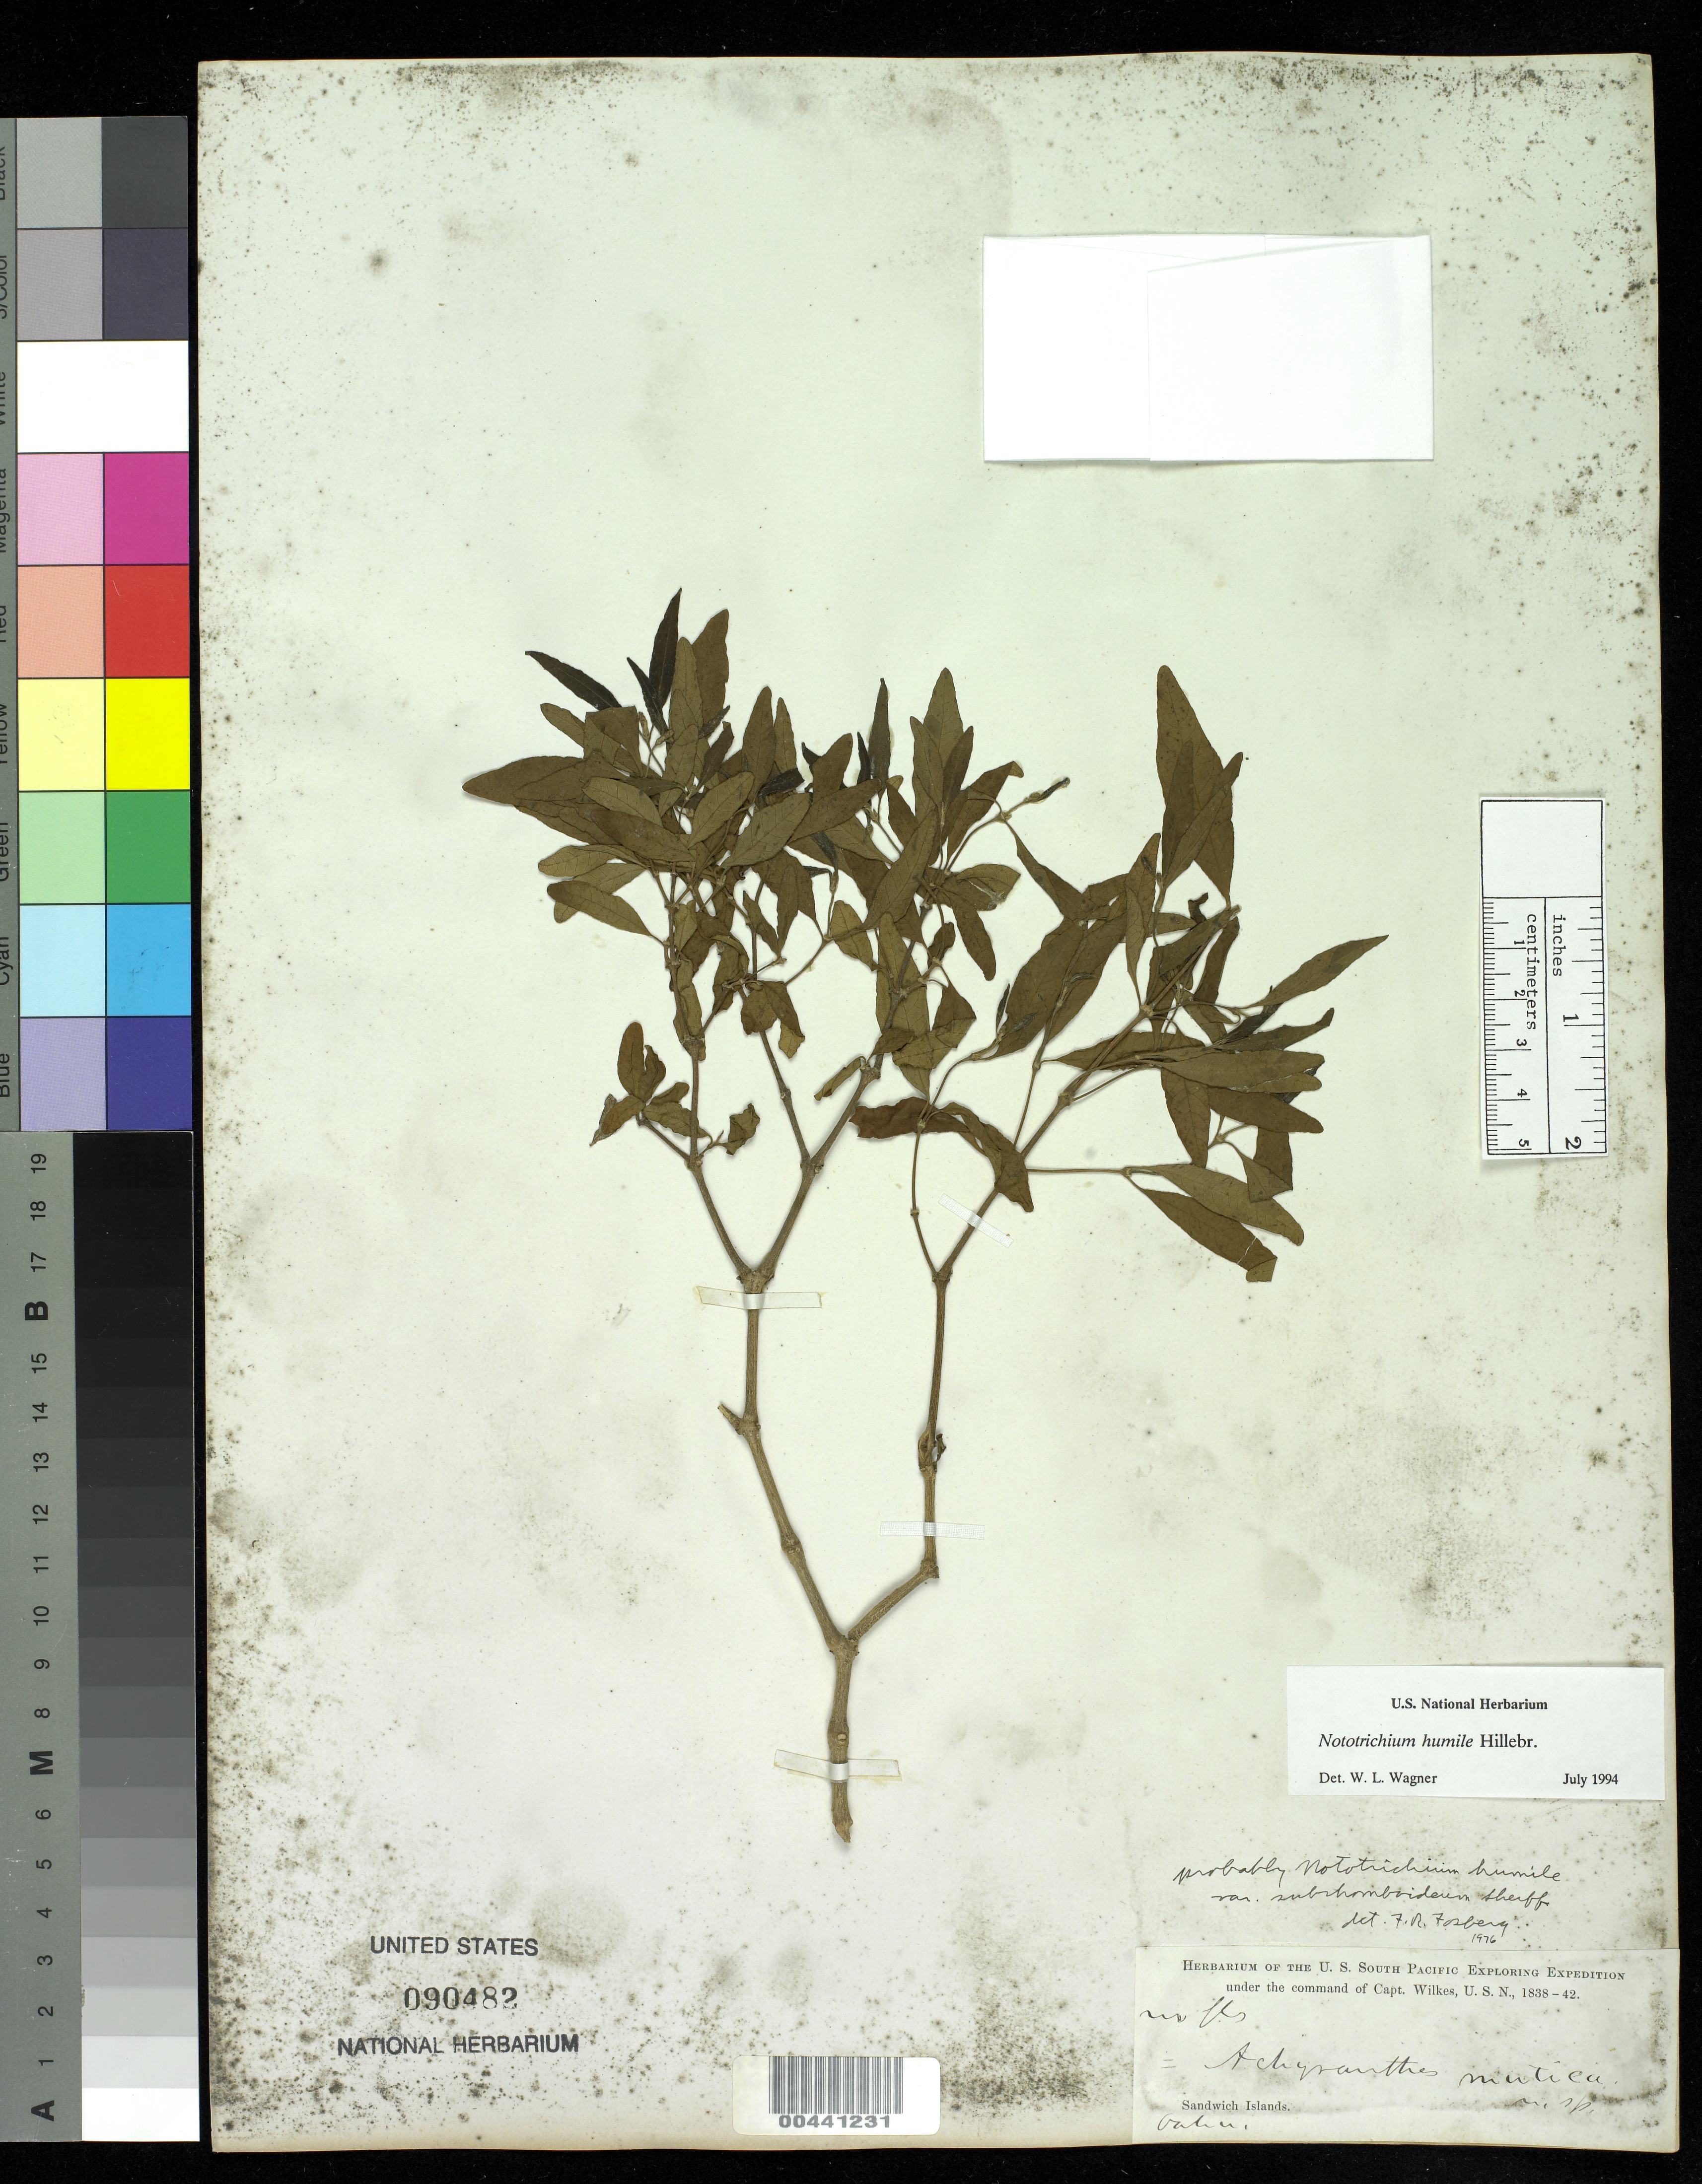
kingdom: Plantae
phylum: Tracheophyta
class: Magnoliopsida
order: Caryophyllales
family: Amaranthaceae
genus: Achyranthes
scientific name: Achyranthes humilis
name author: (Hillebr.) Di Vincenzo et al.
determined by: Wagner, W. L., (BOT), Smithsonian Institution - National Museum of Natural History (UNITED STATES)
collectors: Wilkes Explor. Exped.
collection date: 1838/1842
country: United States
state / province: Hawaii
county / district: Honolulu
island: Oahu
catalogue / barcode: US 90482